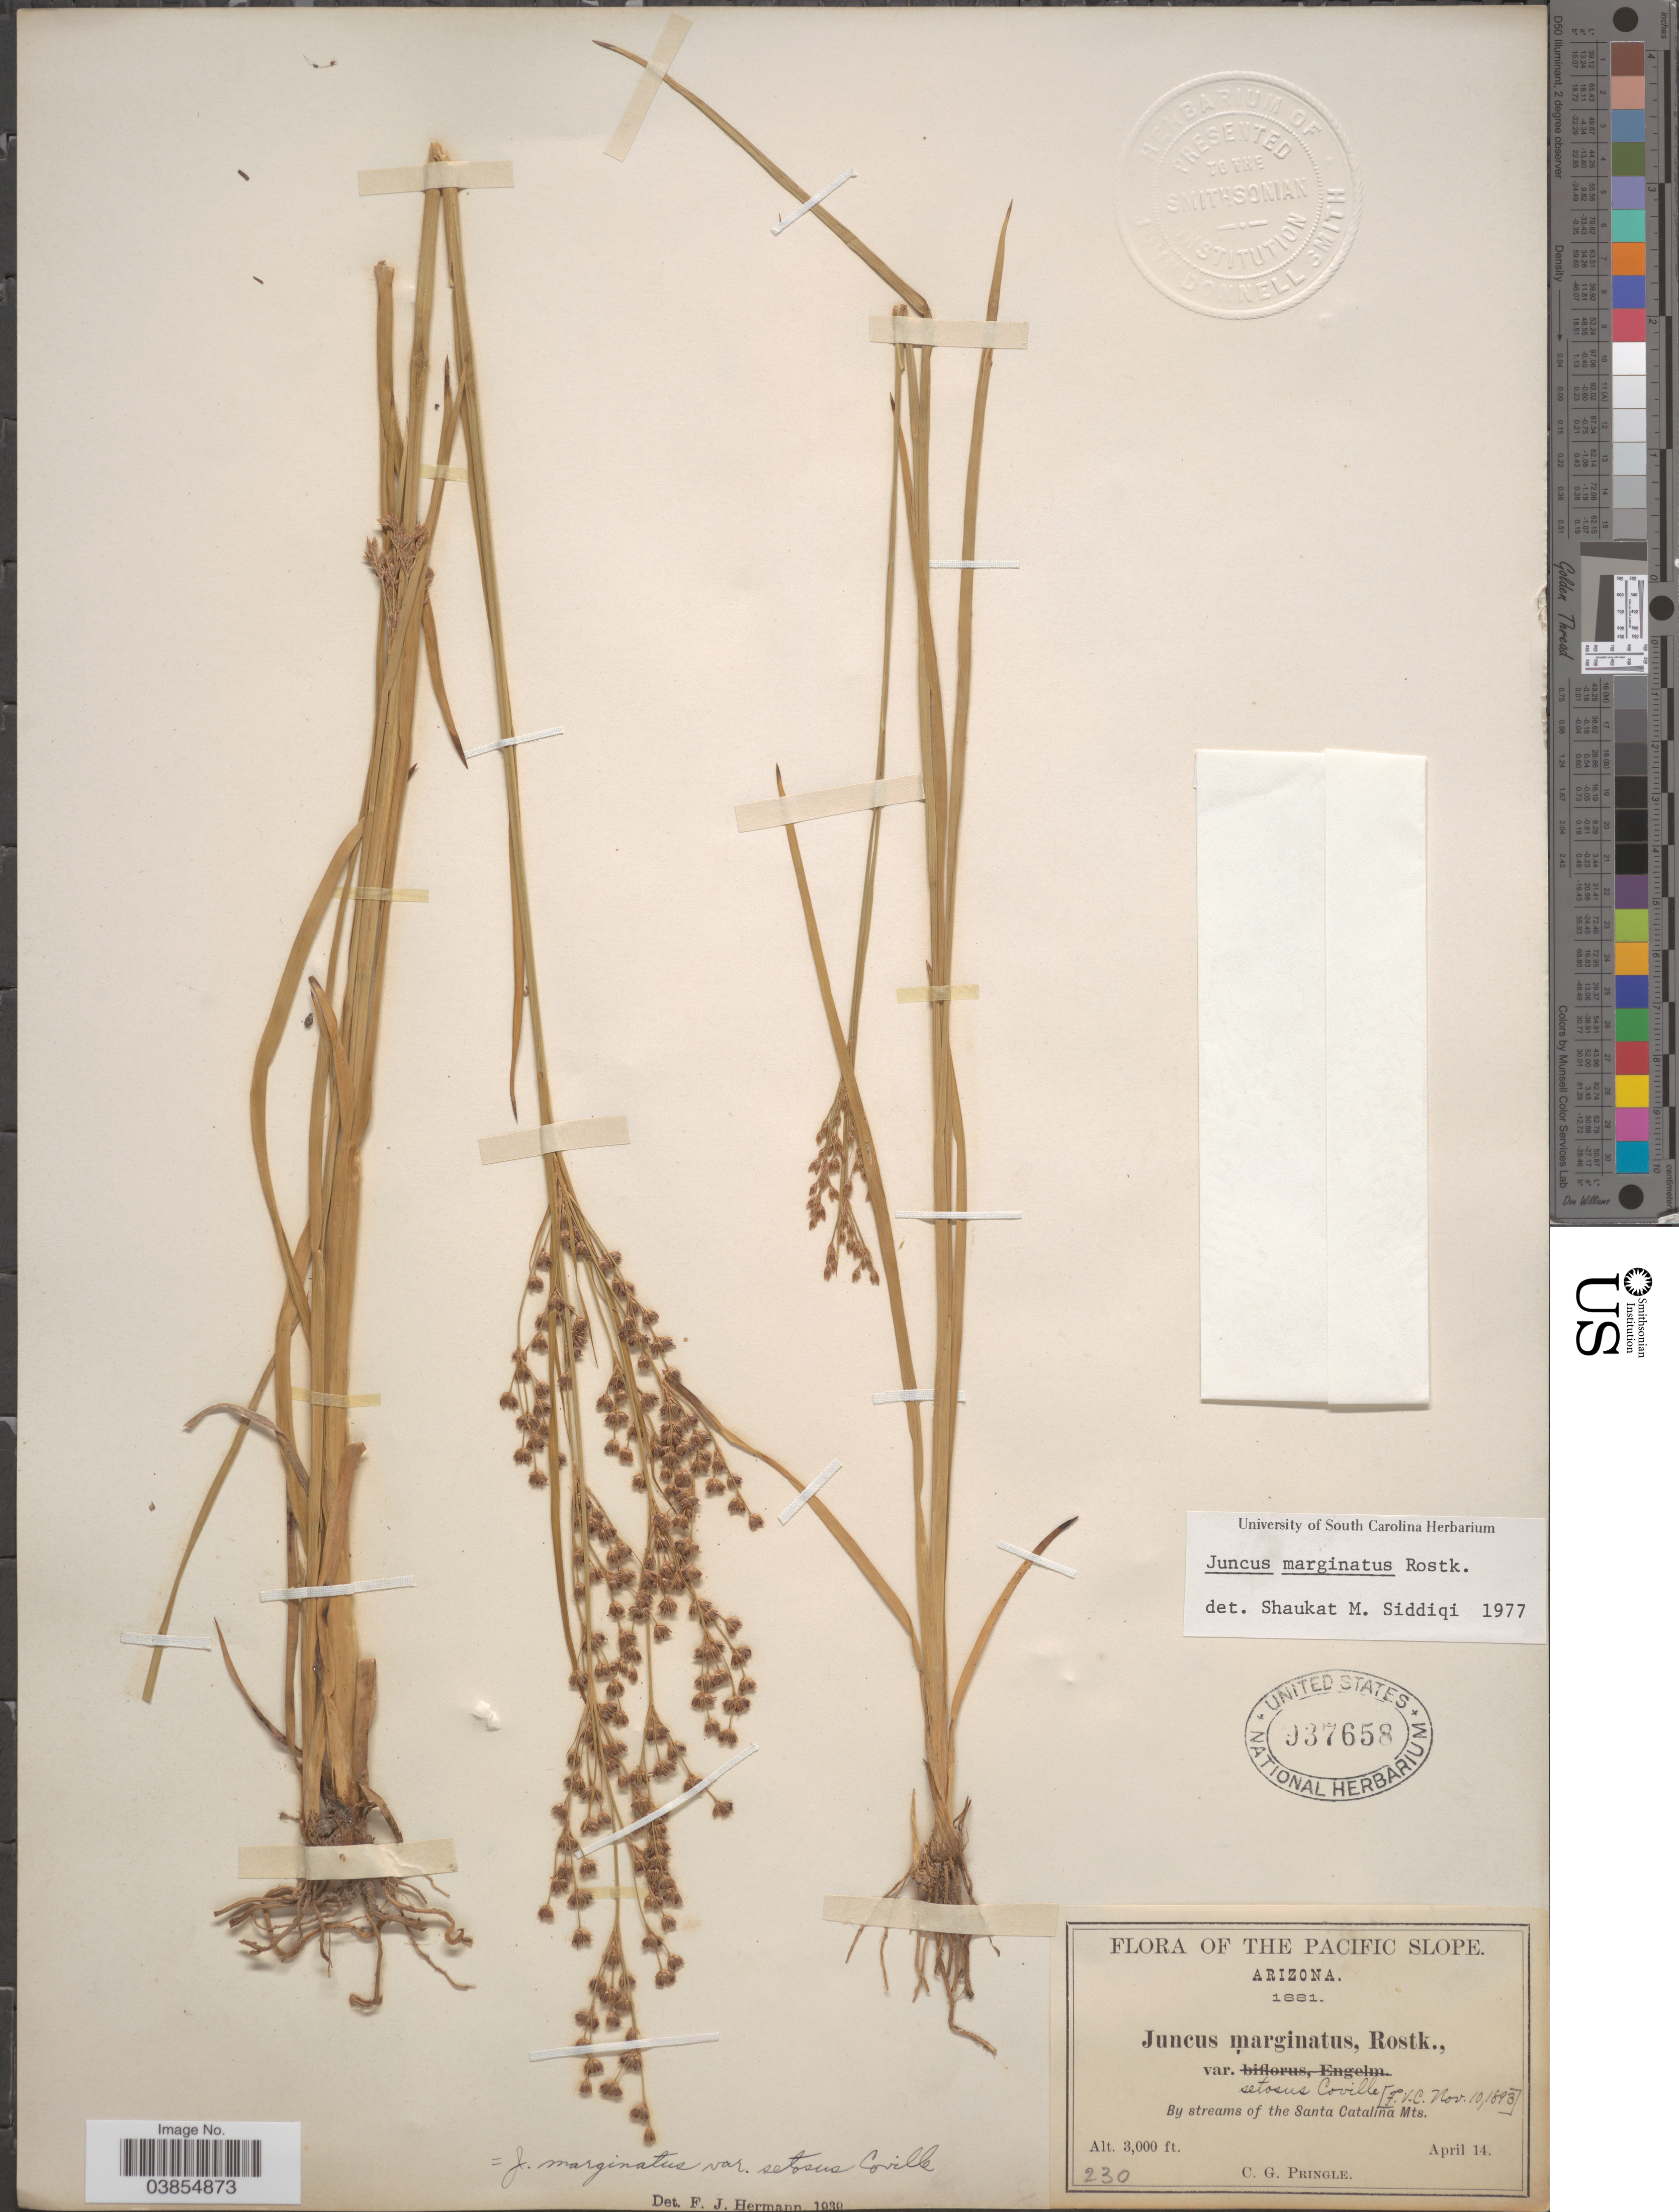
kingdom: Plantae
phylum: Tracheophyta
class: Liliopsida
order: Poales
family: Juncaceae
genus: Juncus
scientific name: Juncus marginatus var. setosus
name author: Coville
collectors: C. G. Pringle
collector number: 230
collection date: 1881-04-14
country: United States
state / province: Arizona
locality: Pacific Coast. By streams of the Santa Catalina Mts.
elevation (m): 914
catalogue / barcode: US 937658